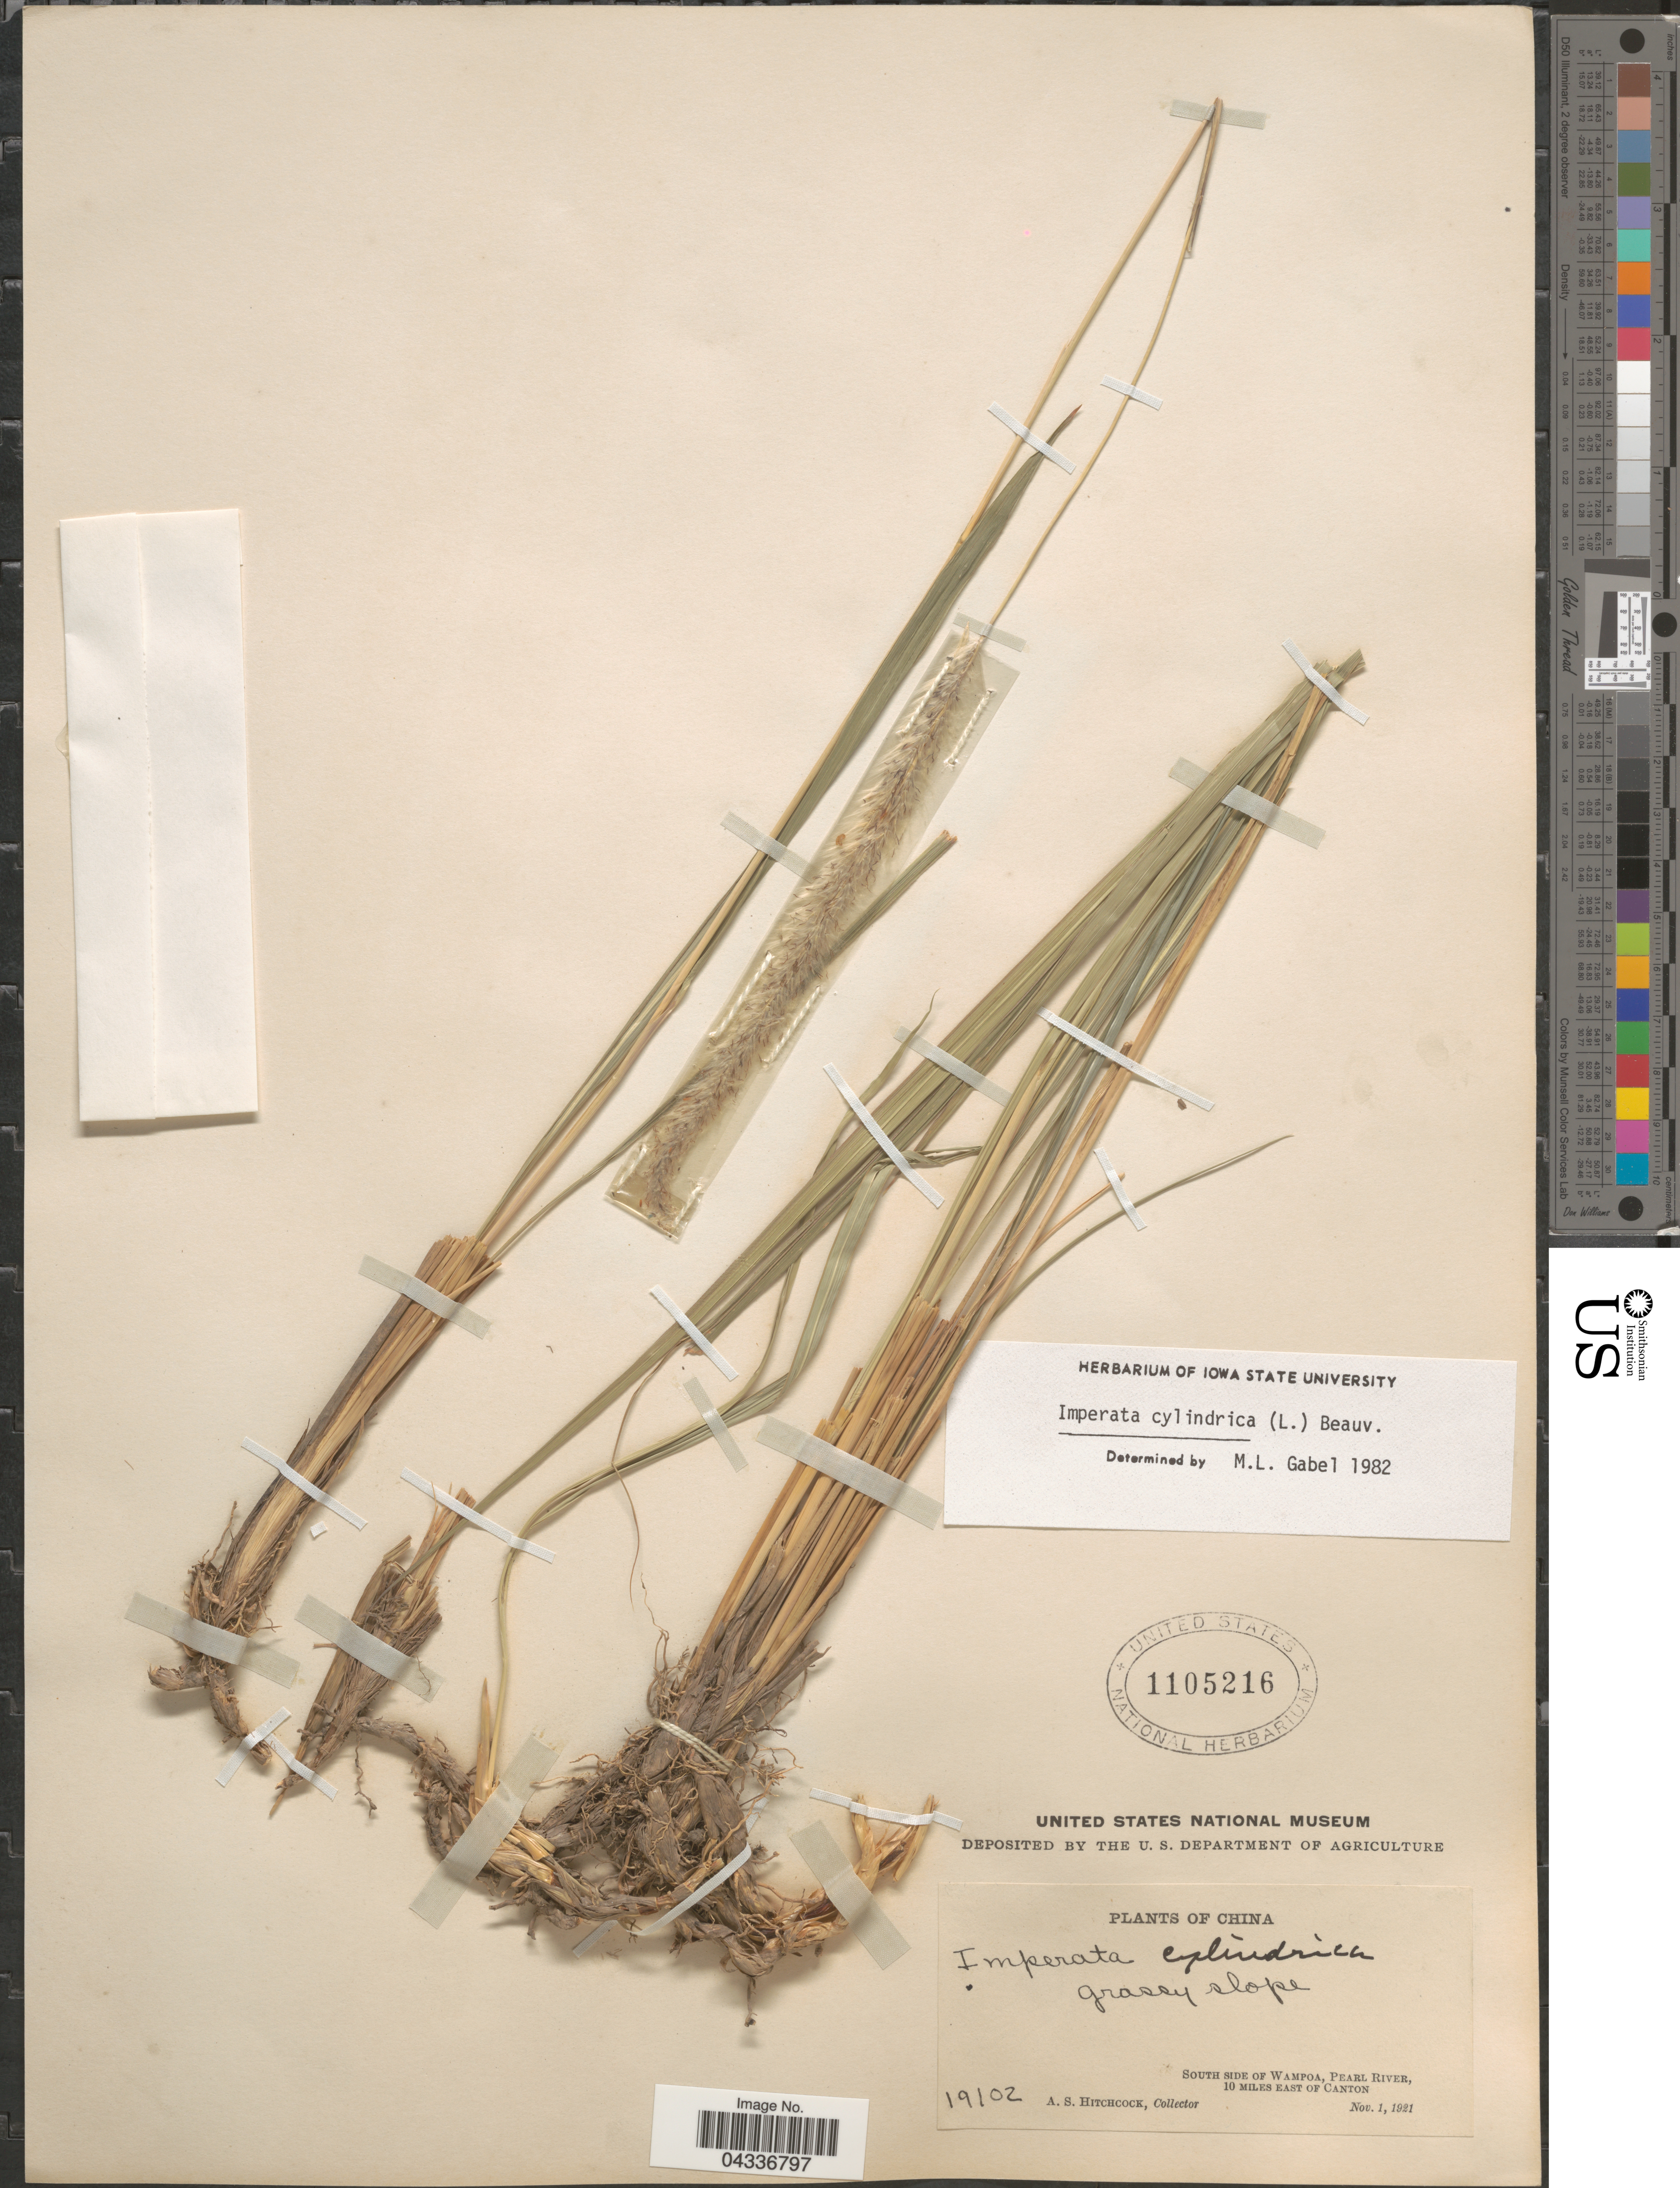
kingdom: Plantae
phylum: Tracheophyta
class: Liliopsida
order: Poales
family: Poaceae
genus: Imperata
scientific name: Imperata cylindrica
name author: (L.) P. Beauv.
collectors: A. S. Hitchcock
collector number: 19102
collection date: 1921-11-01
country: China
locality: South Side Of Wampoa, Pearl River, 10 Miles East Of Canton.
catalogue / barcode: US 1105216